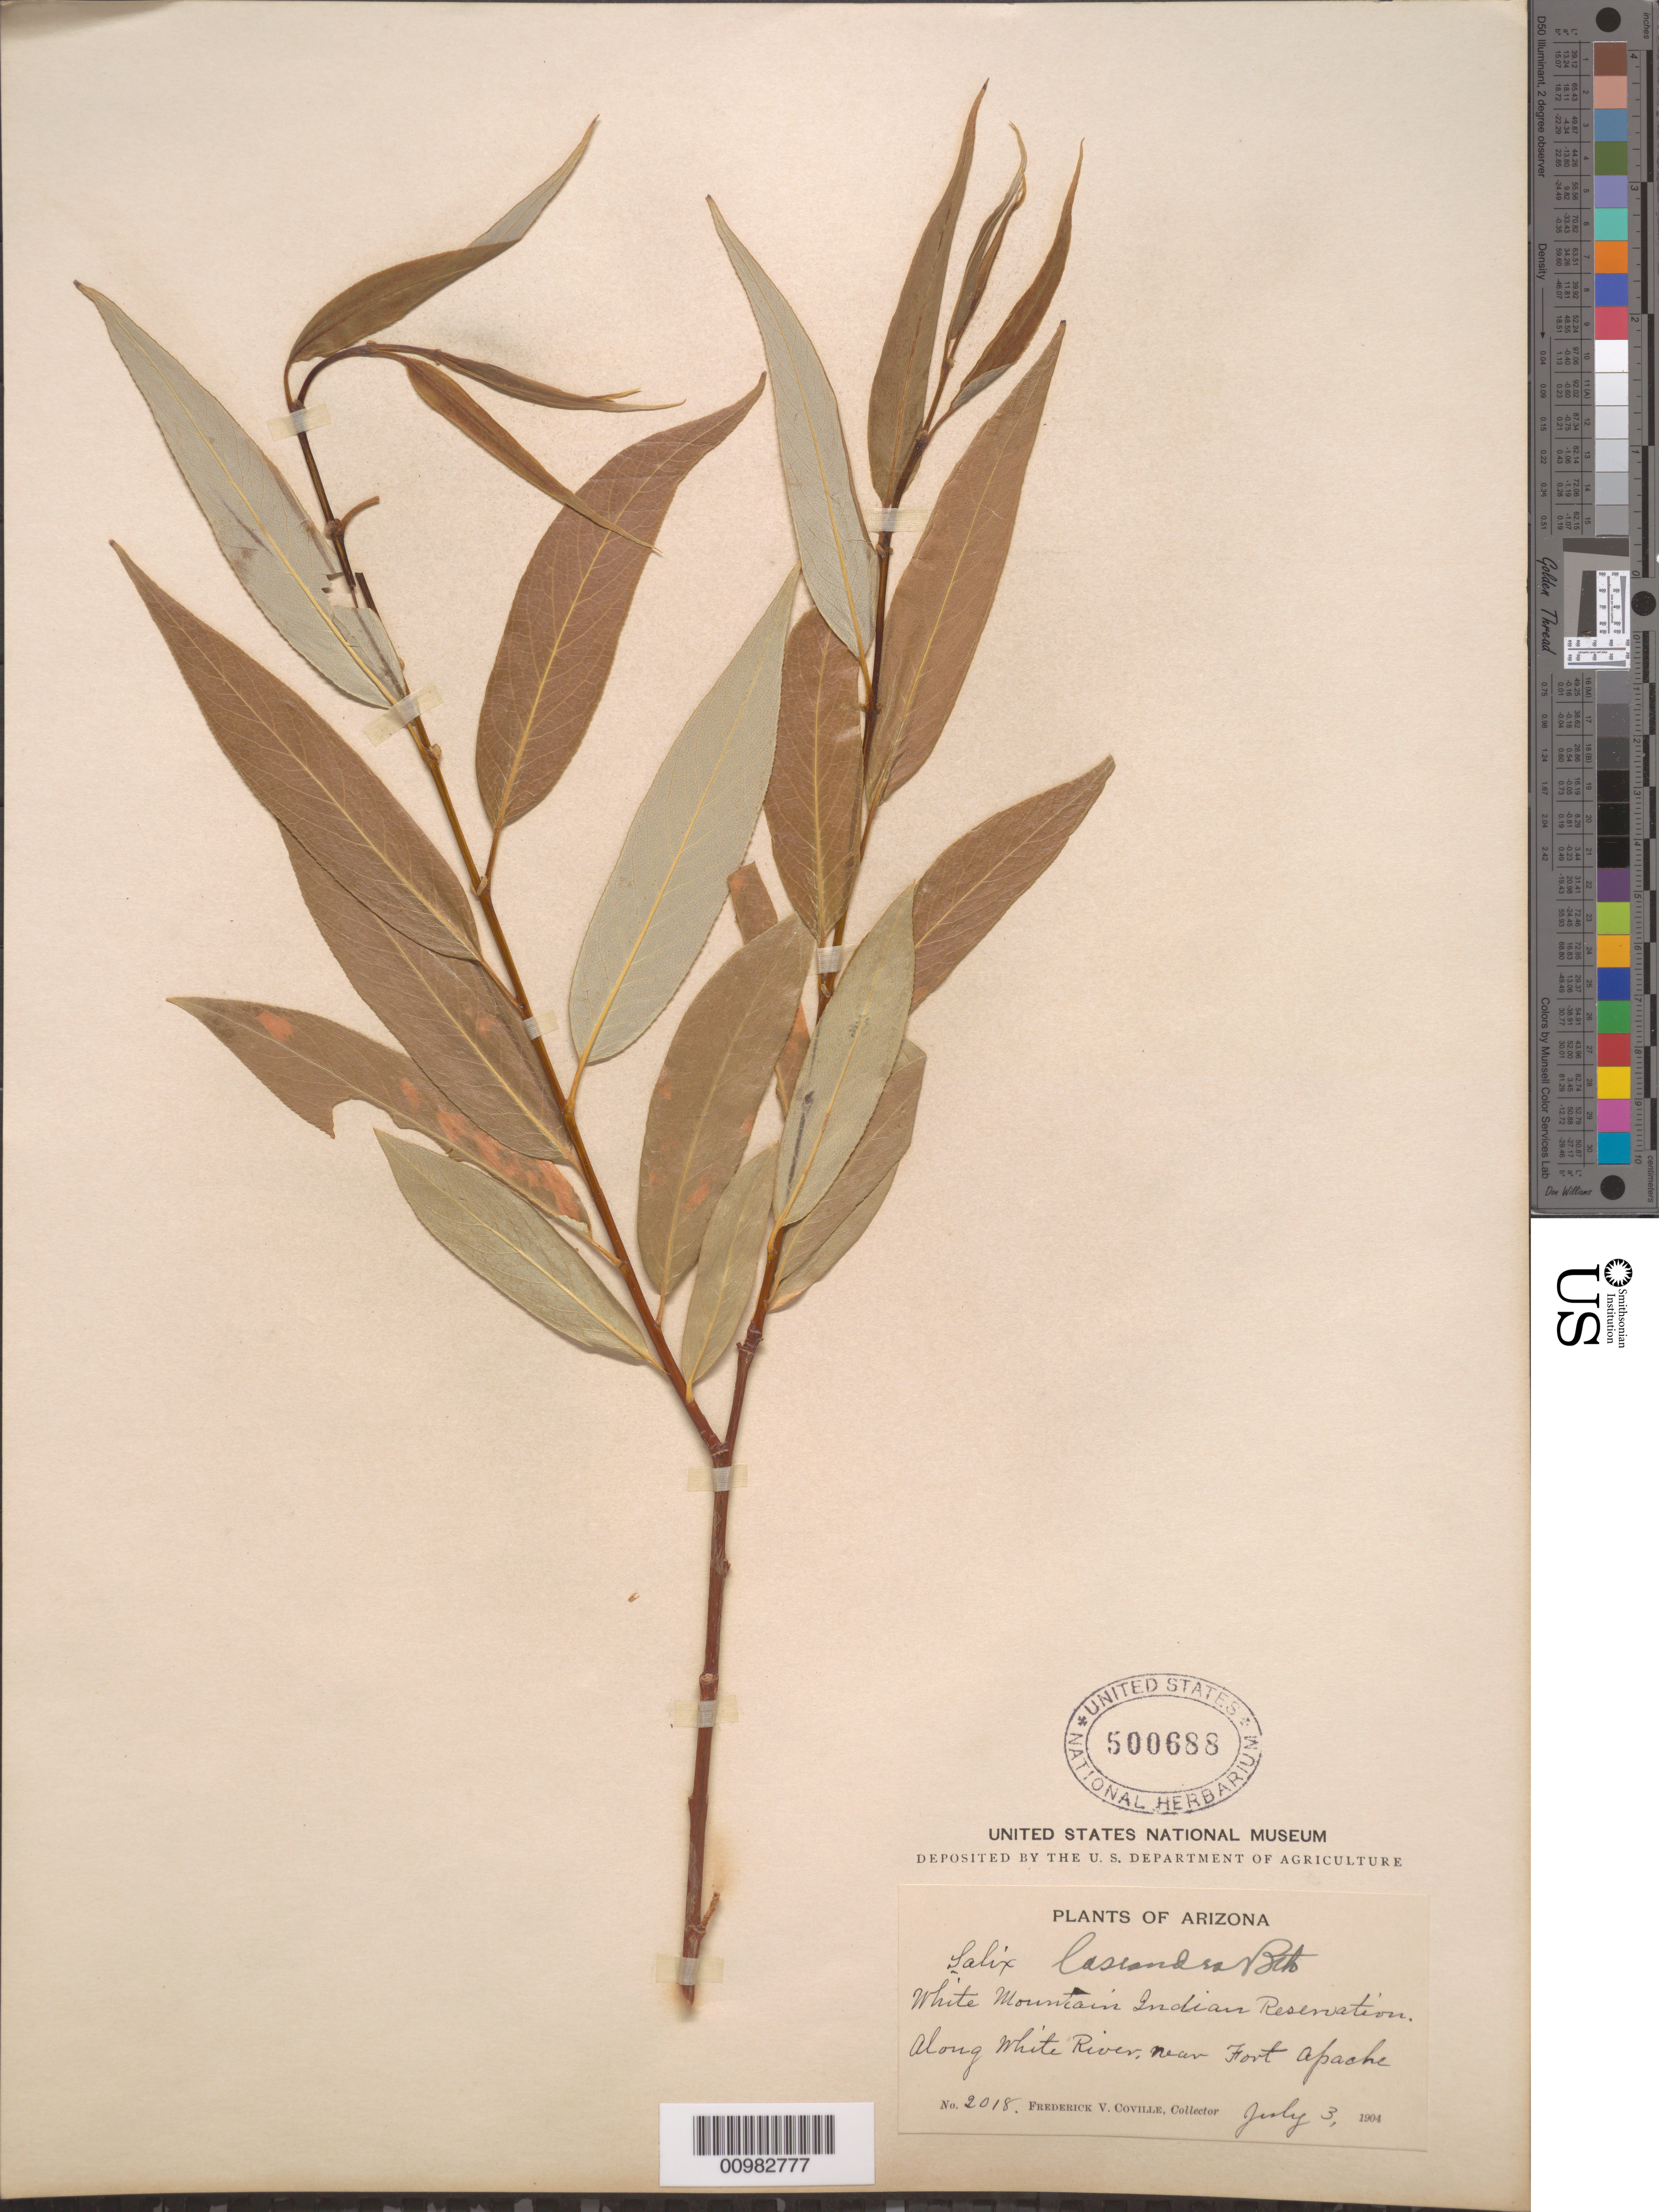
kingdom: Plantae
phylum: Tracheophyta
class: Magnoliopsida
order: Malpighiales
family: Salicaceae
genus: Salix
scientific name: Salix lasiandra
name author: Benth.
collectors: F. V. Coville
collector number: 2018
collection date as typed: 03 Jul 1904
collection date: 1904-07-03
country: United States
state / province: Arizona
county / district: Apache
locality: White Mountain Indian Reservation, along White River, near Fort Apache.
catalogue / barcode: US 500688